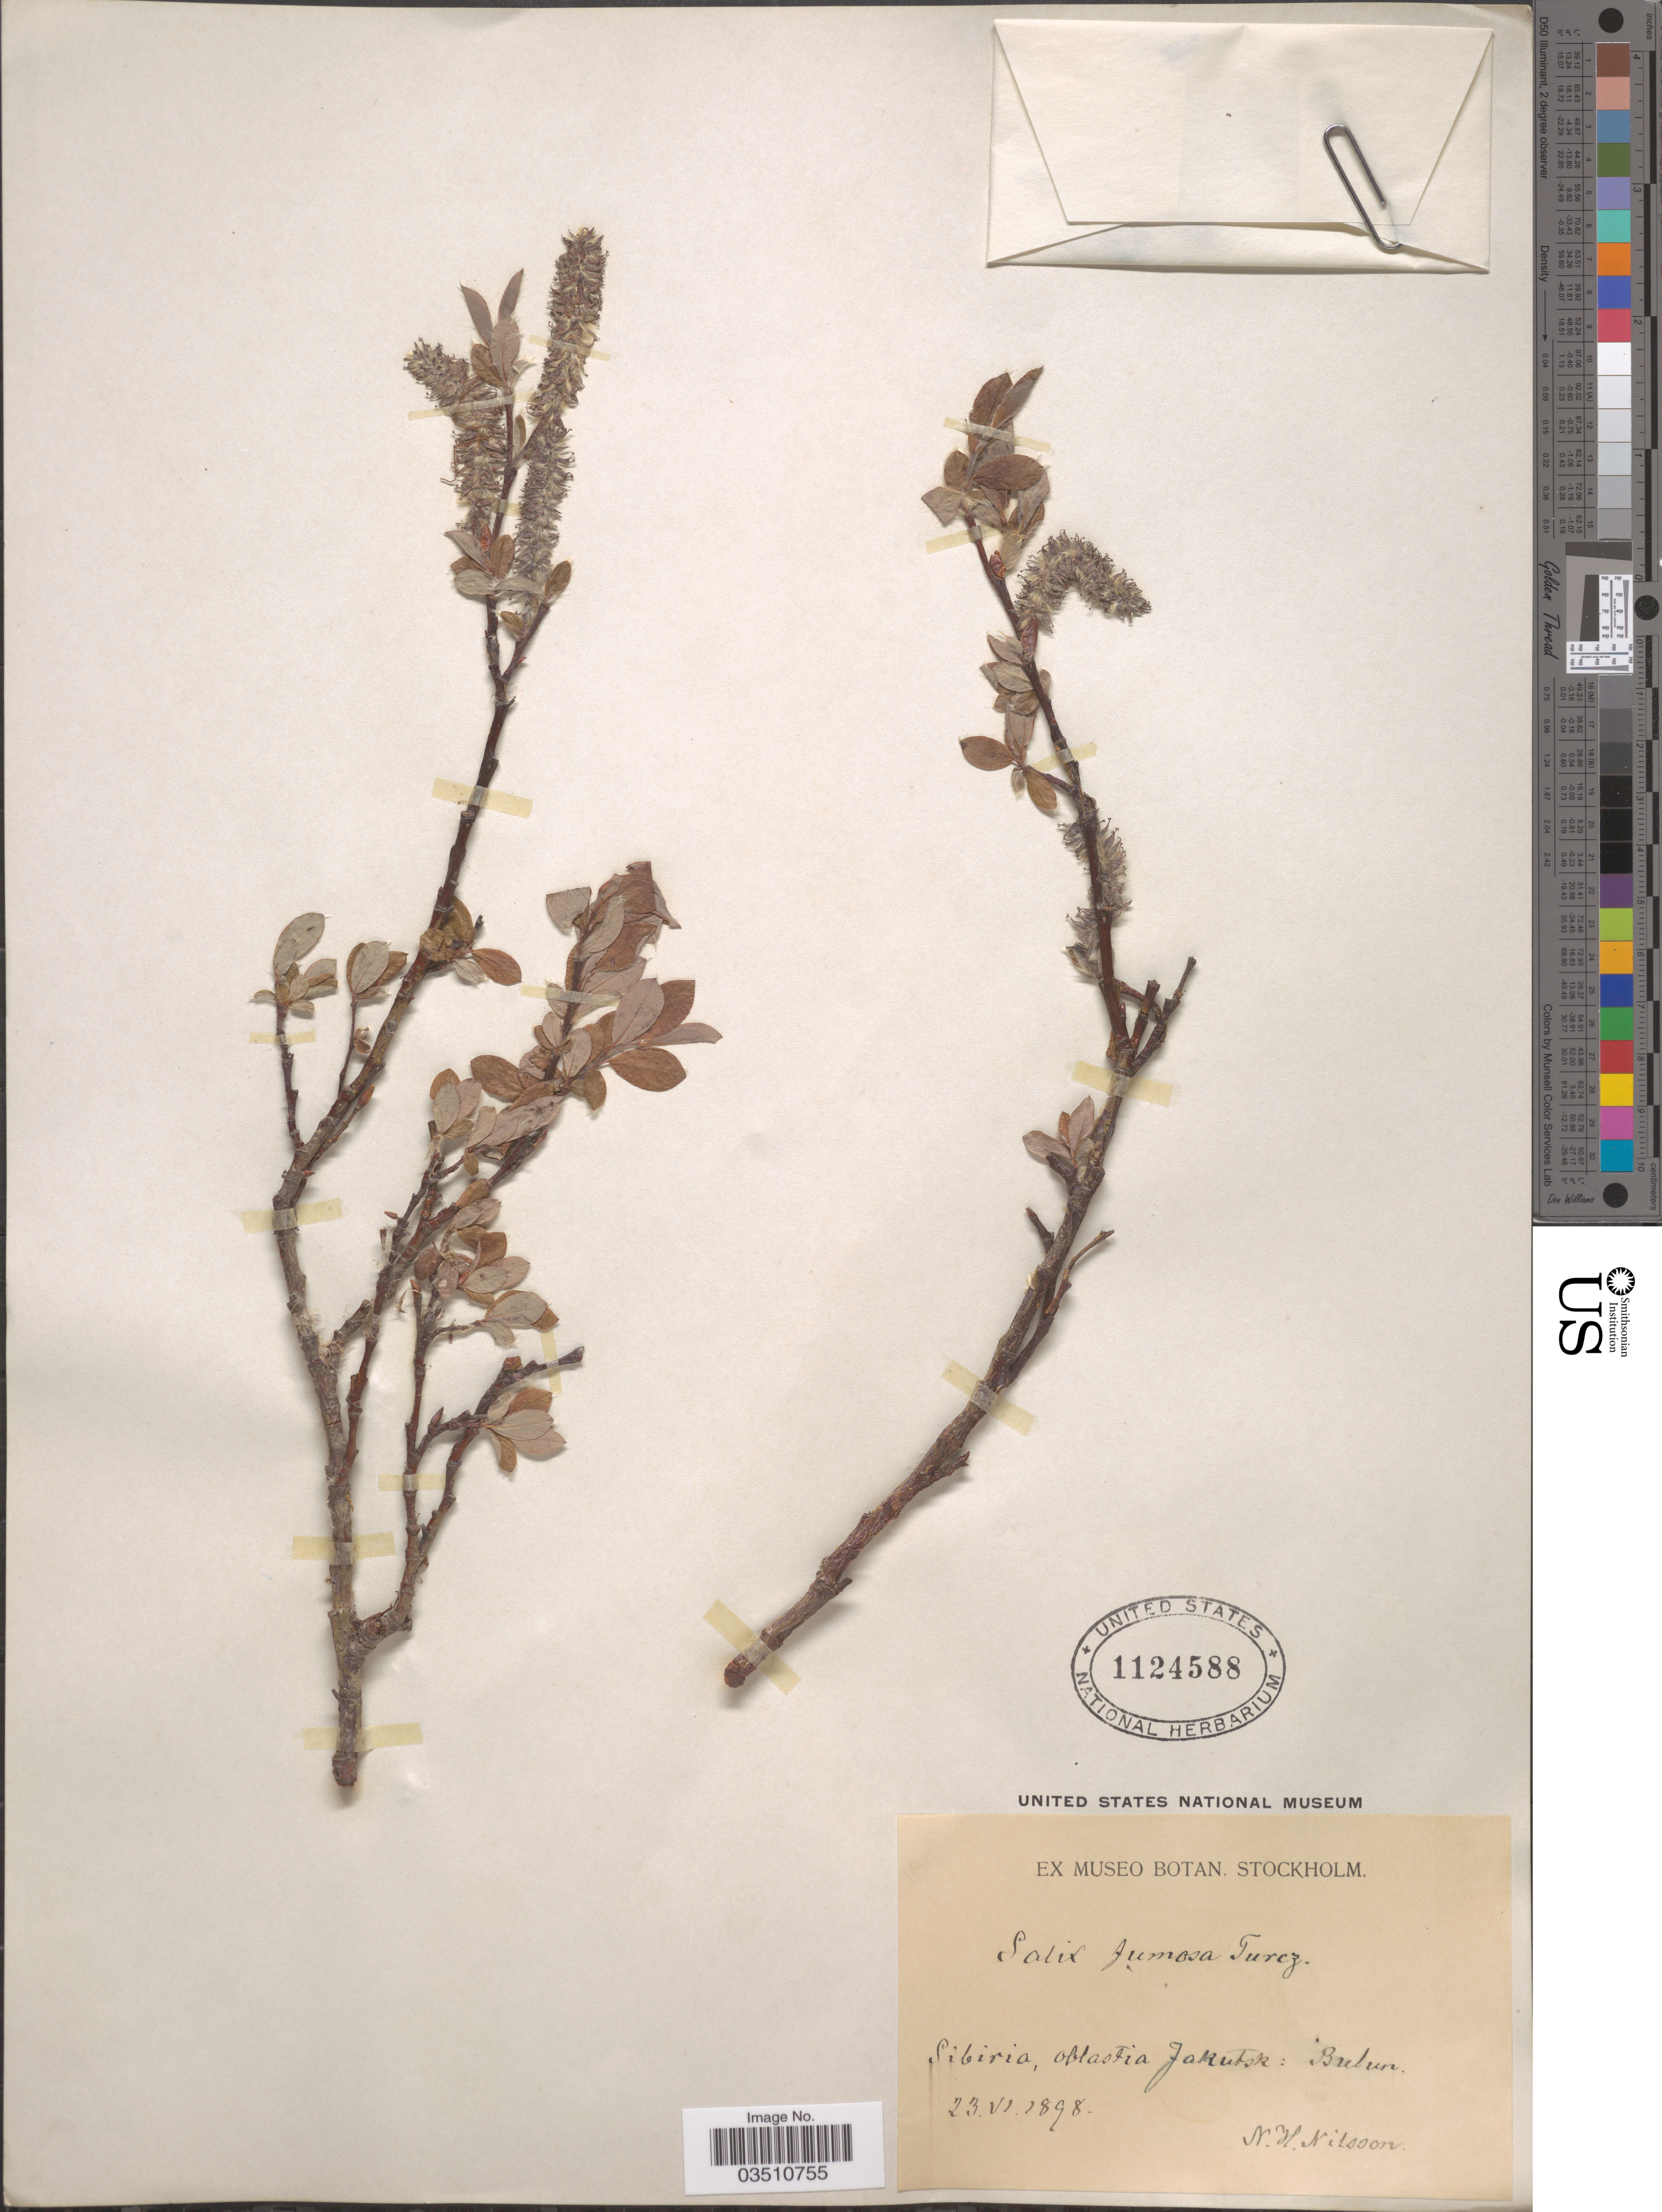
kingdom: Plantae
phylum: Tracheophyta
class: Magnoliopsida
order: Malpighiales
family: Salicaceae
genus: Salix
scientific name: Salix fumosa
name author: Turcz.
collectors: N. H. Nilsson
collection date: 1898-06-23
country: Russian Federation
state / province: Sakha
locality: Sibiria, oblastia Jakutsk: Bulun.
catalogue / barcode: US 1124588